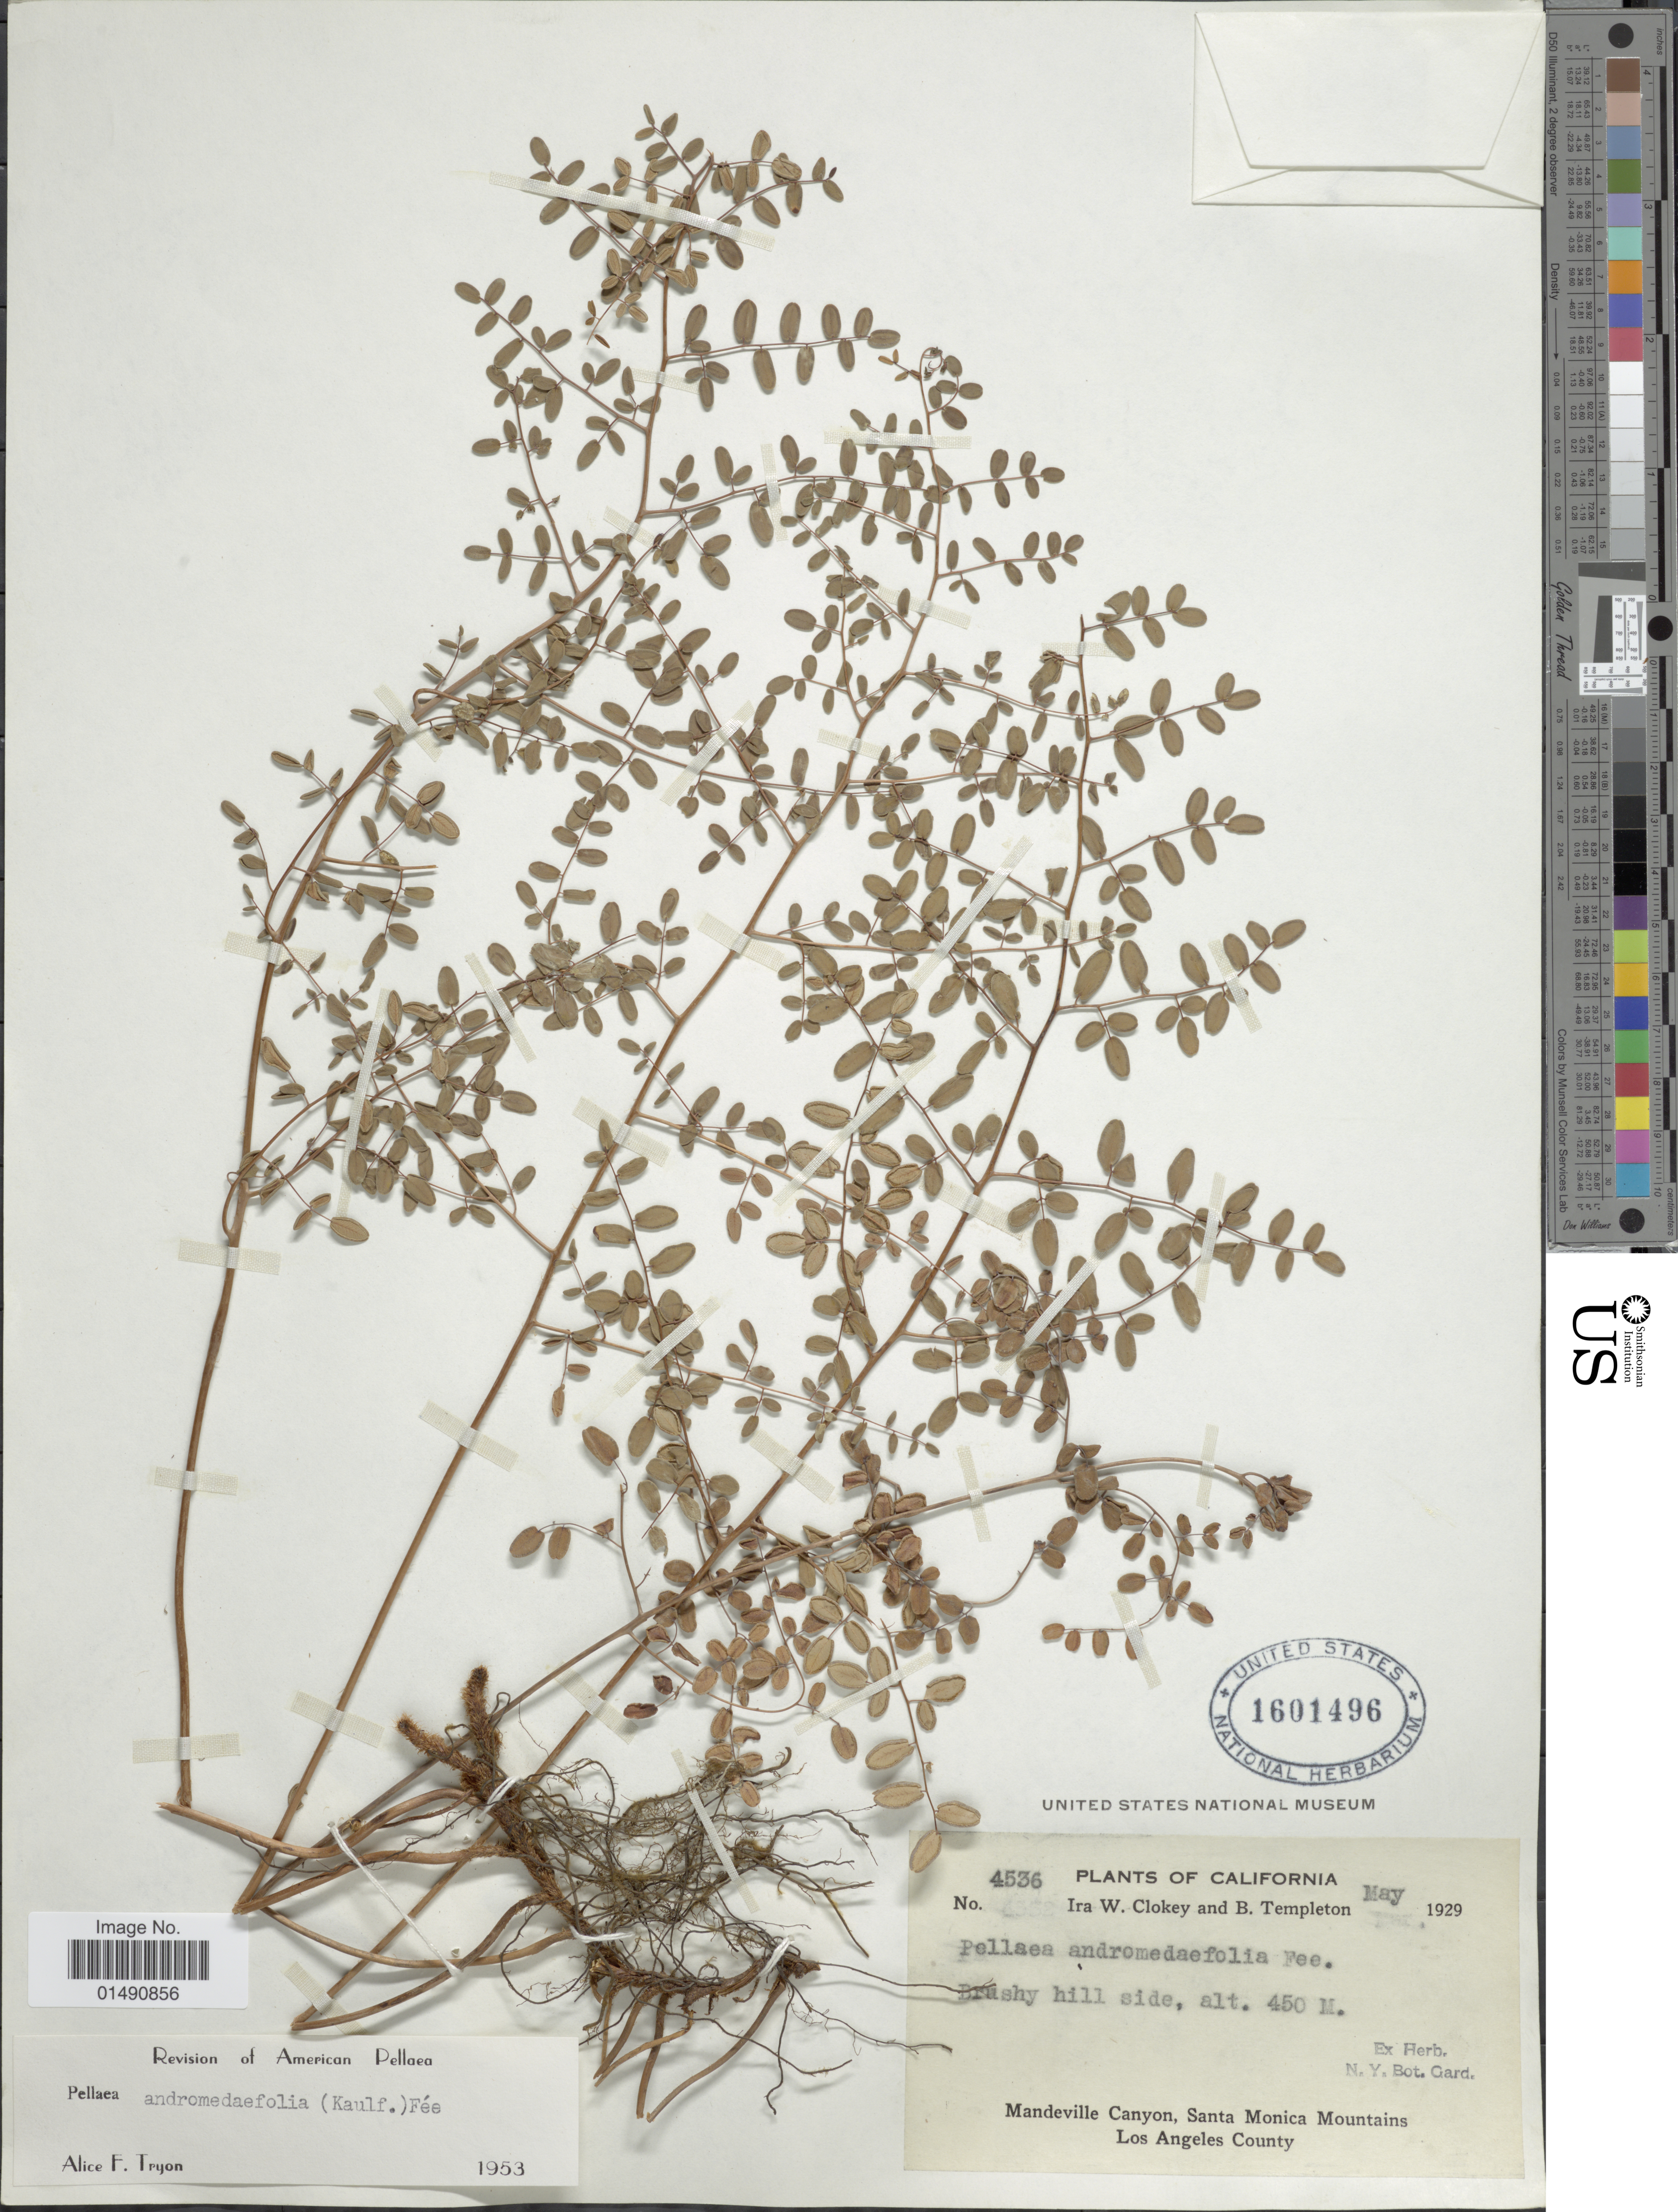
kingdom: Plantae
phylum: Tracheophyta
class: Polypodiopsida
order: Polypodiales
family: Pteridaceae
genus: Pellaea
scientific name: Pellaea andromedifolia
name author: (Kaulf.) Fée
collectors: I. W. Clokey & B. Templeton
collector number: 4536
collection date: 1929-05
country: United States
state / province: California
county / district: Los Angeles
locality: Mandeville Canyon, Santa Monica Mountains, Los Angeles County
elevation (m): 450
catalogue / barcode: US 1601496